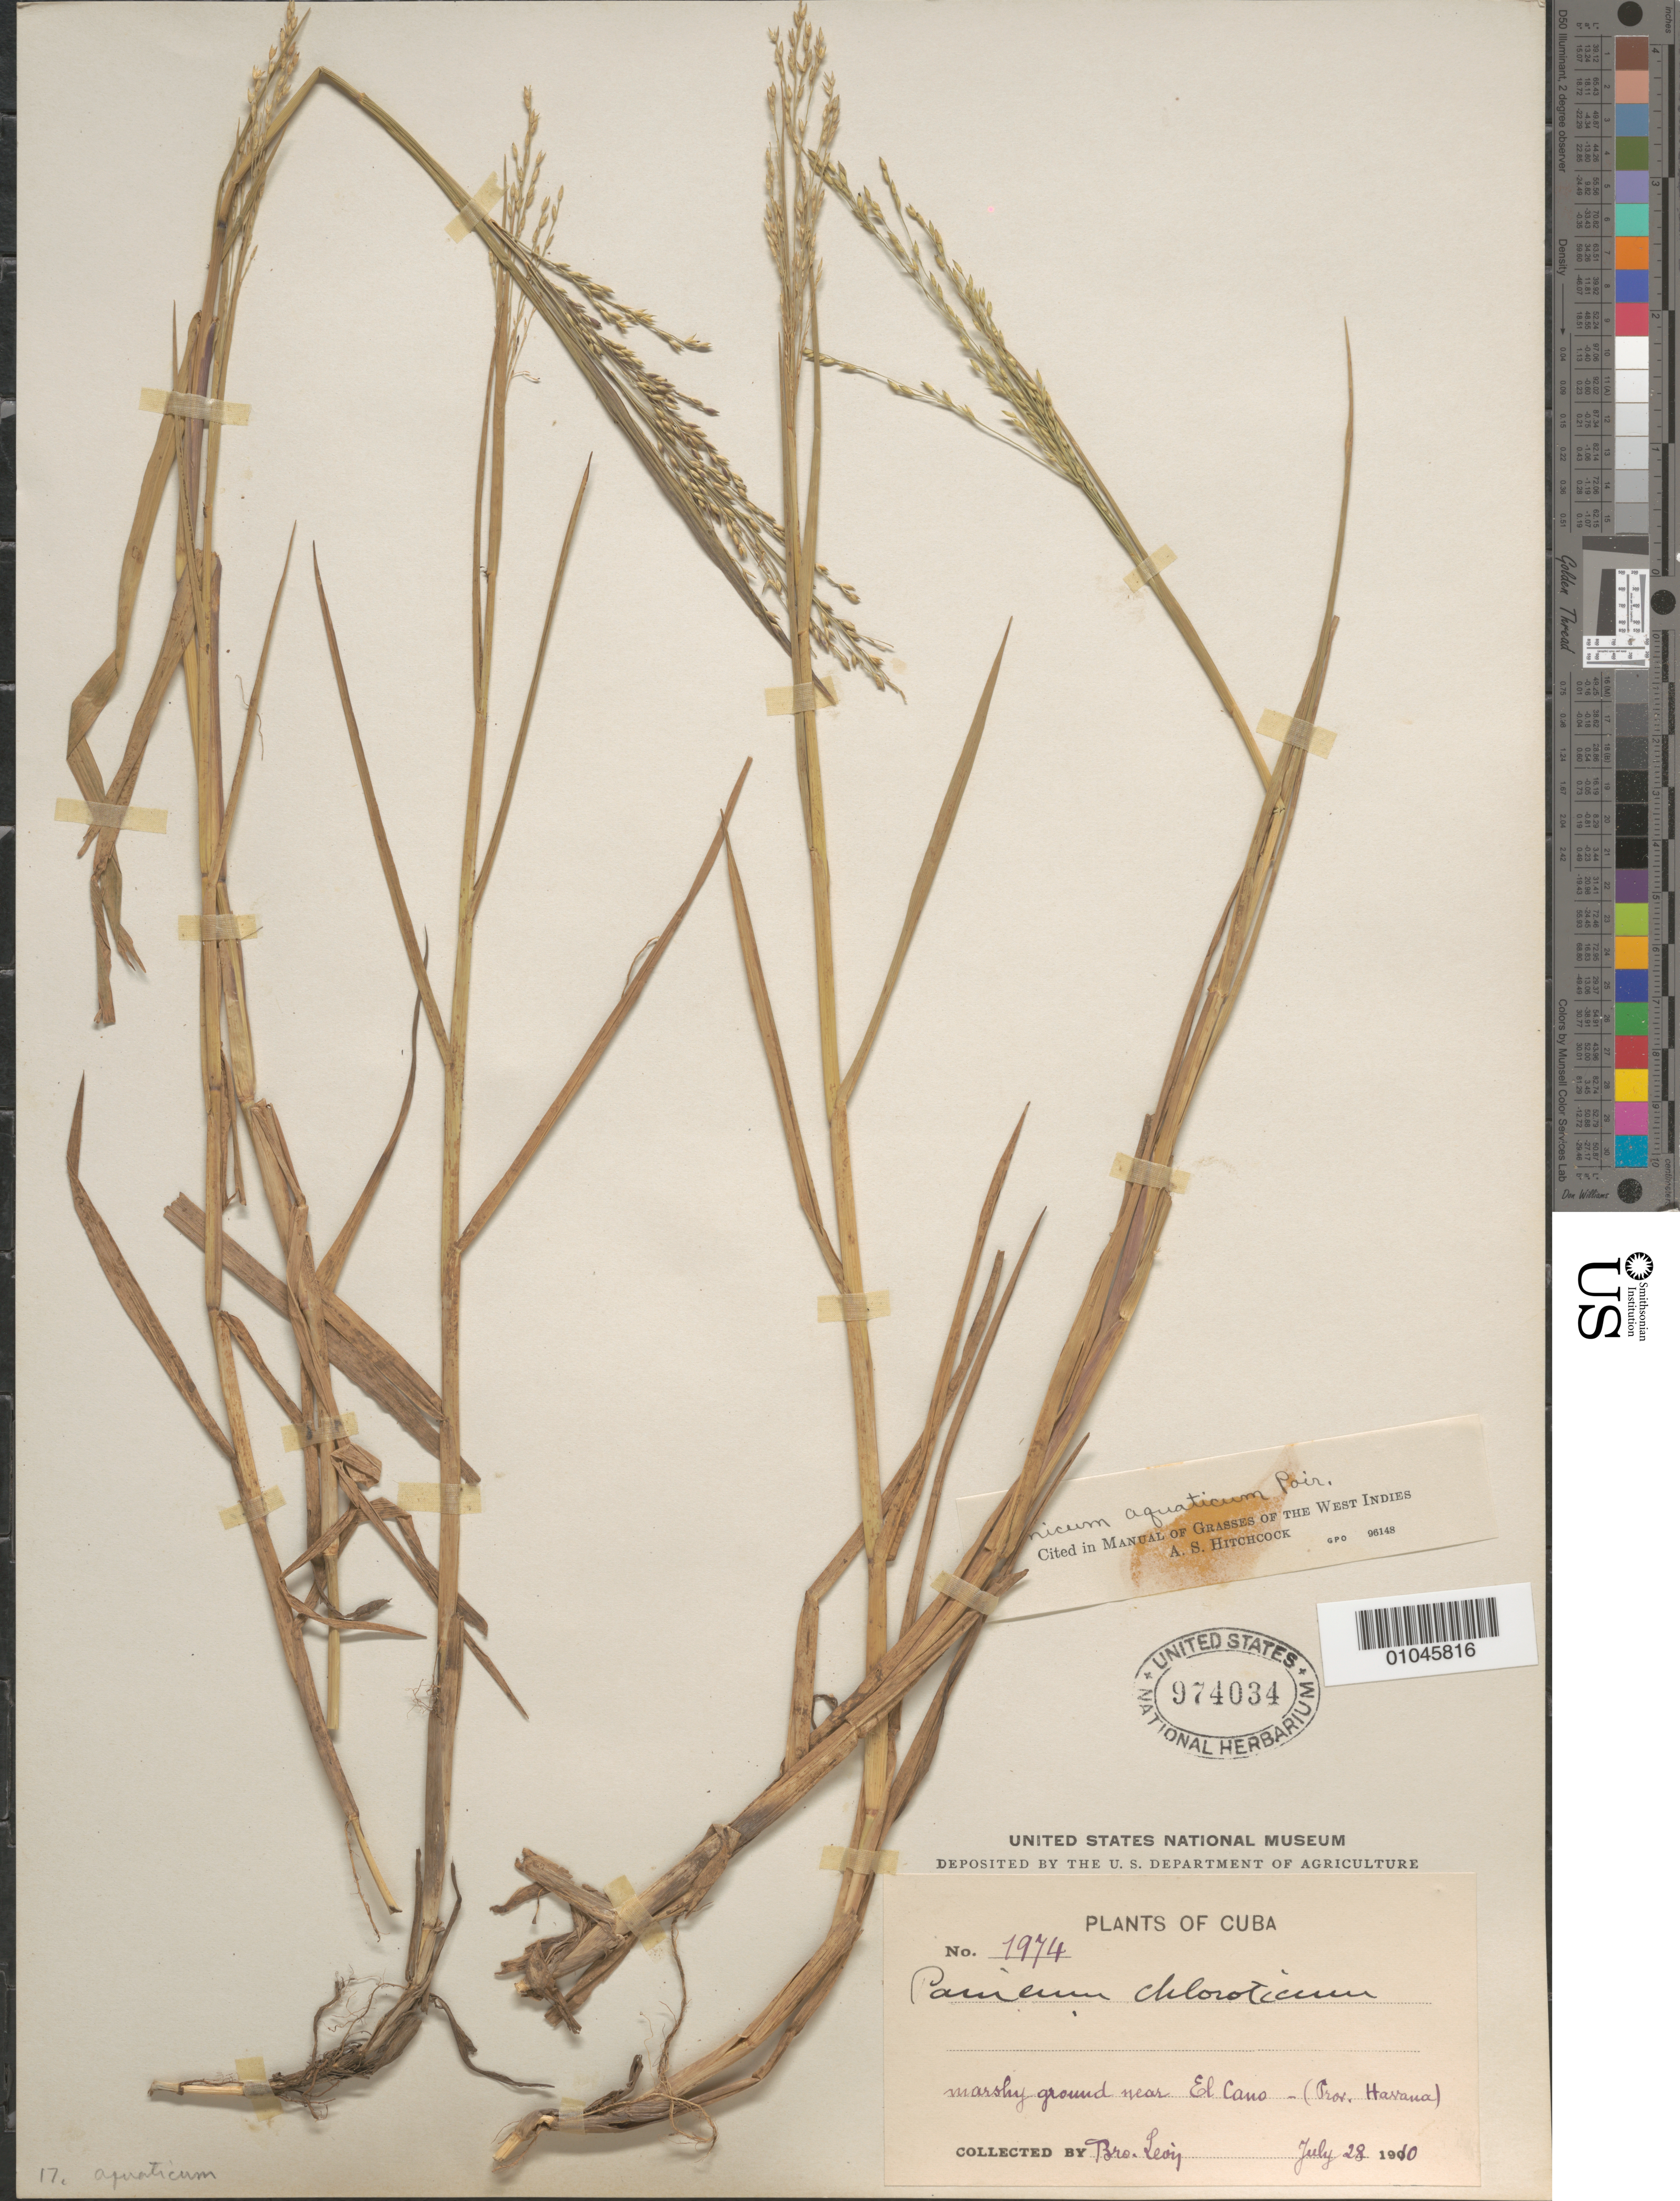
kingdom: Plantae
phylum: Tracheophyta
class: Liliopsida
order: Poales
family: Poaceae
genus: Panicum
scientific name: Panicum aquaticum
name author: Poir.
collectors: Bro. León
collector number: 1974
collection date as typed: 28 Jul 1910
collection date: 1910-07-28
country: Cuba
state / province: La Habana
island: Cuba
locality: Marshy ground near El Cano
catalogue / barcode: US 974034